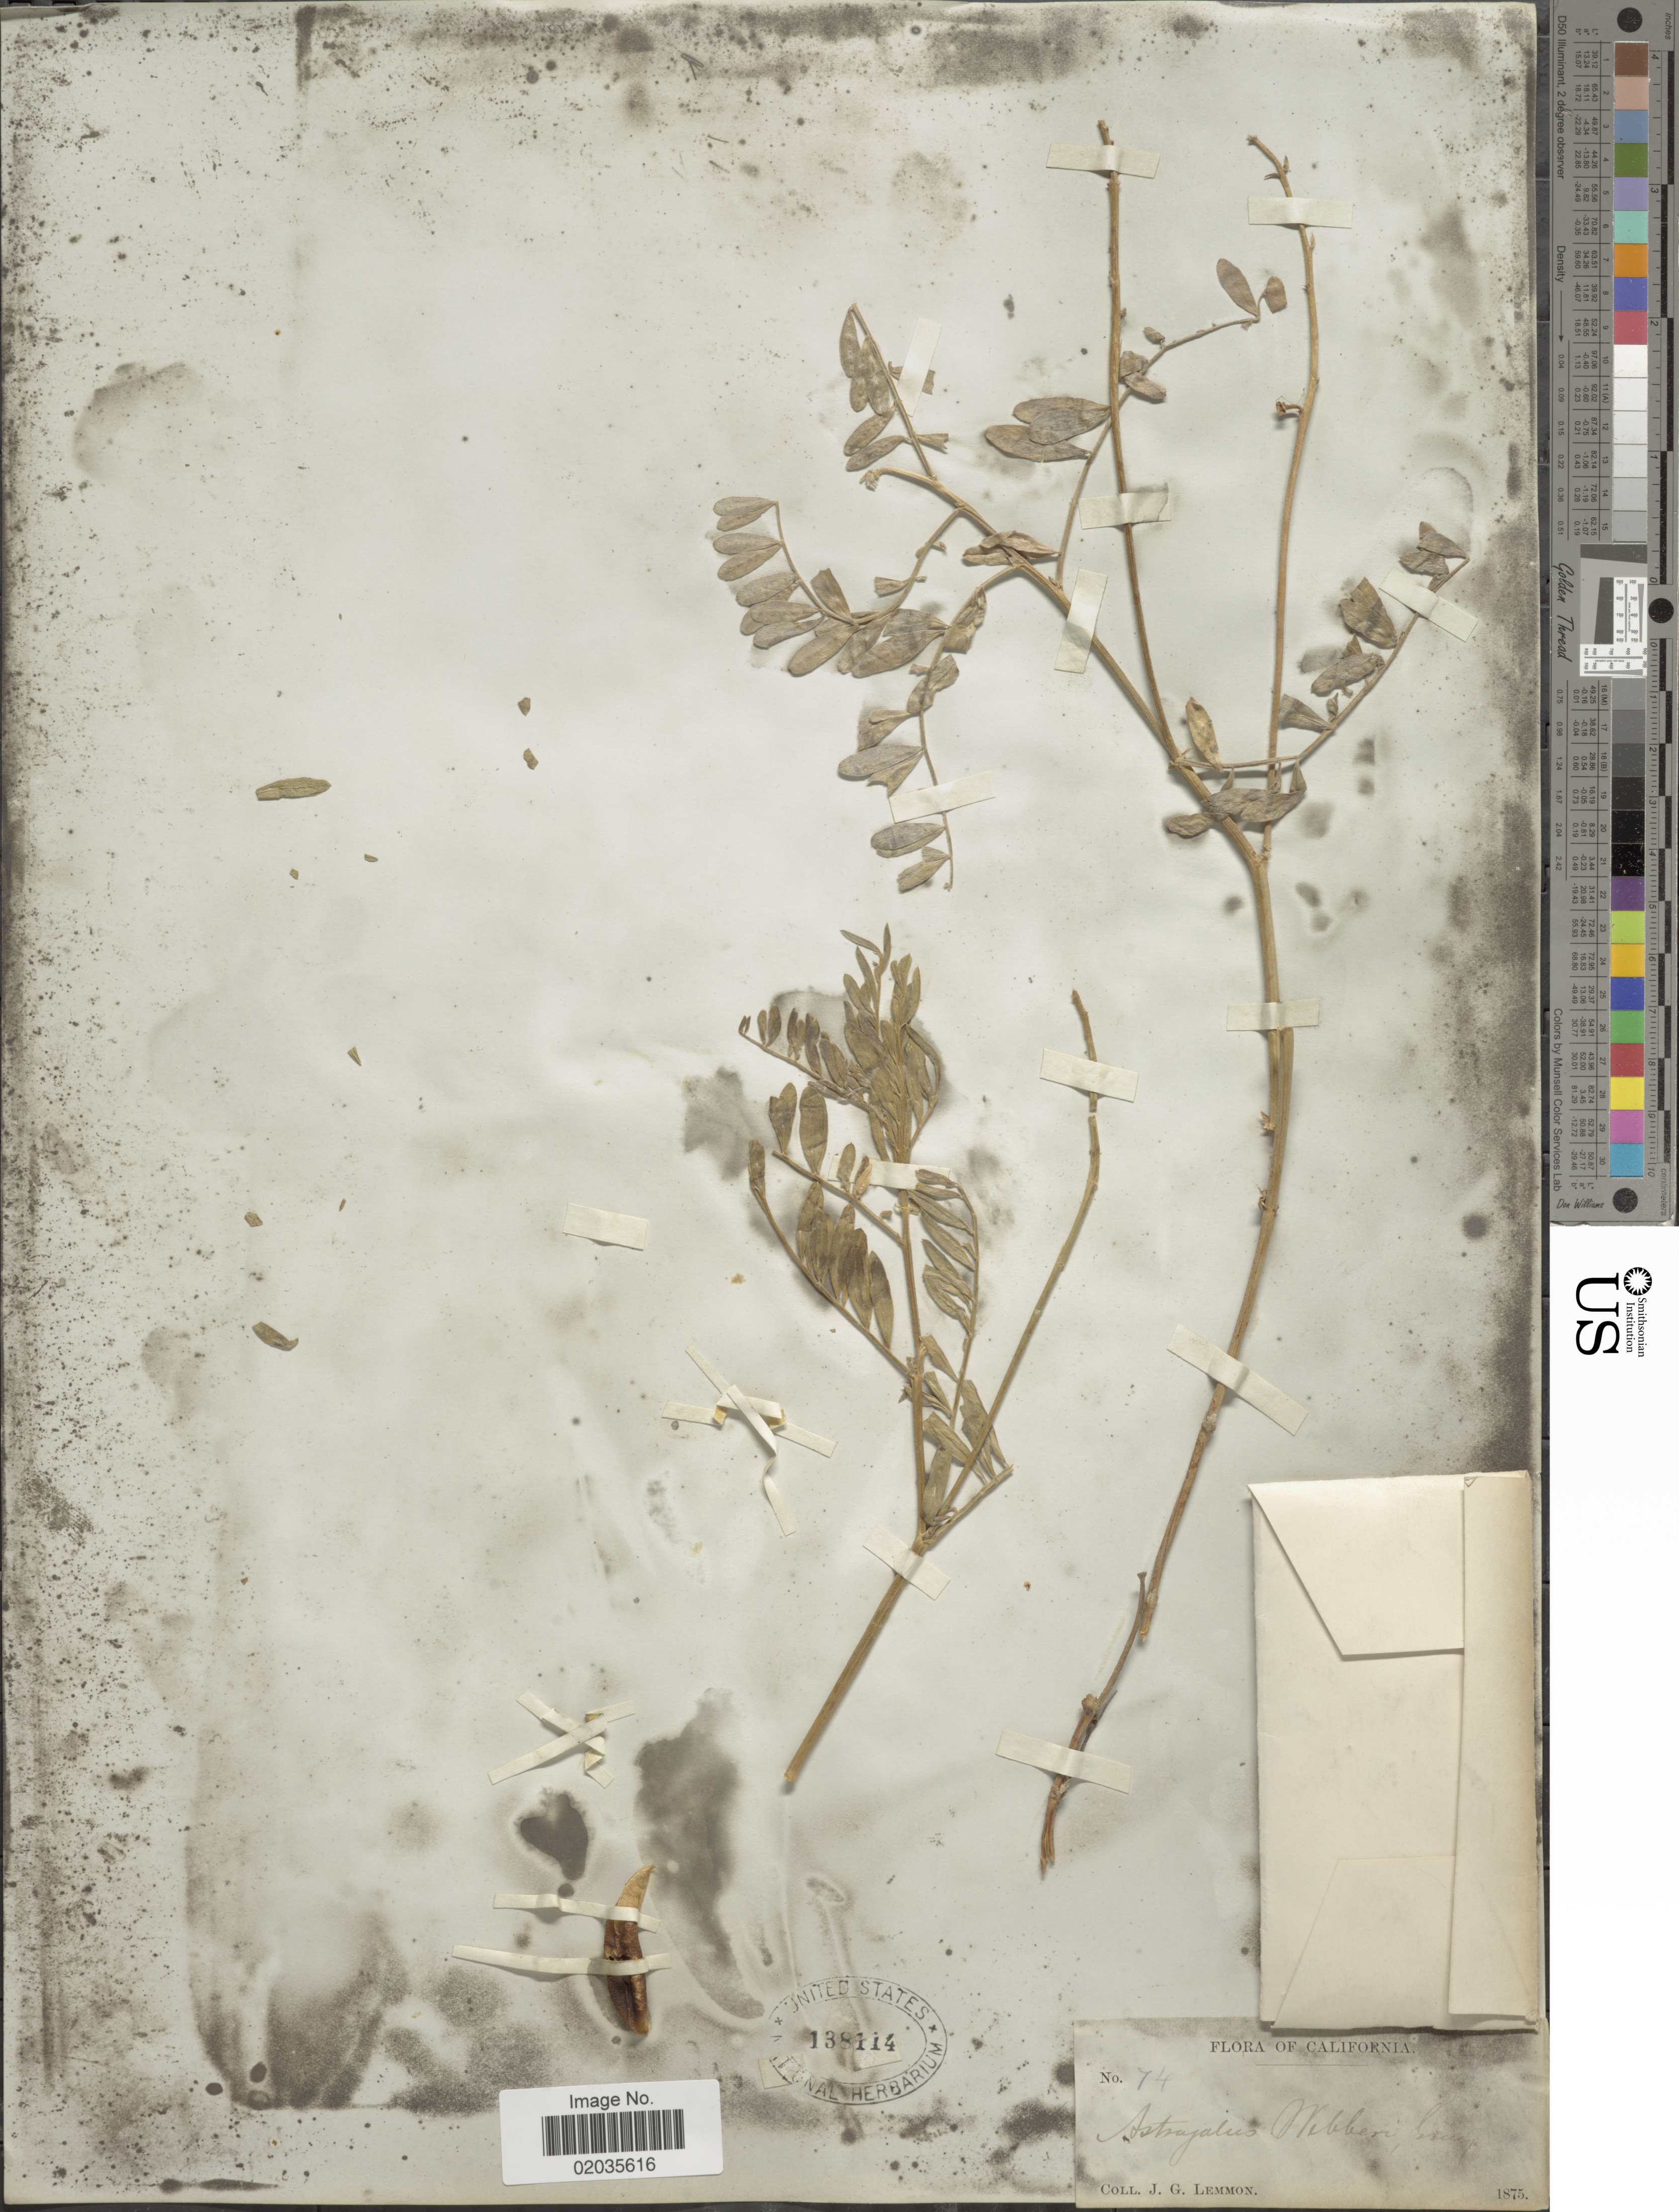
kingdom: Plantae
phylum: Tracheophyta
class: Magnoliopsida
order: Fabales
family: Fabaceae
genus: Astragalus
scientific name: Astragalus webberi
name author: A. Gray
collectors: J. Lemmon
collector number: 74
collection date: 1875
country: United States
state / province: California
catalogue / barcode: US 138114